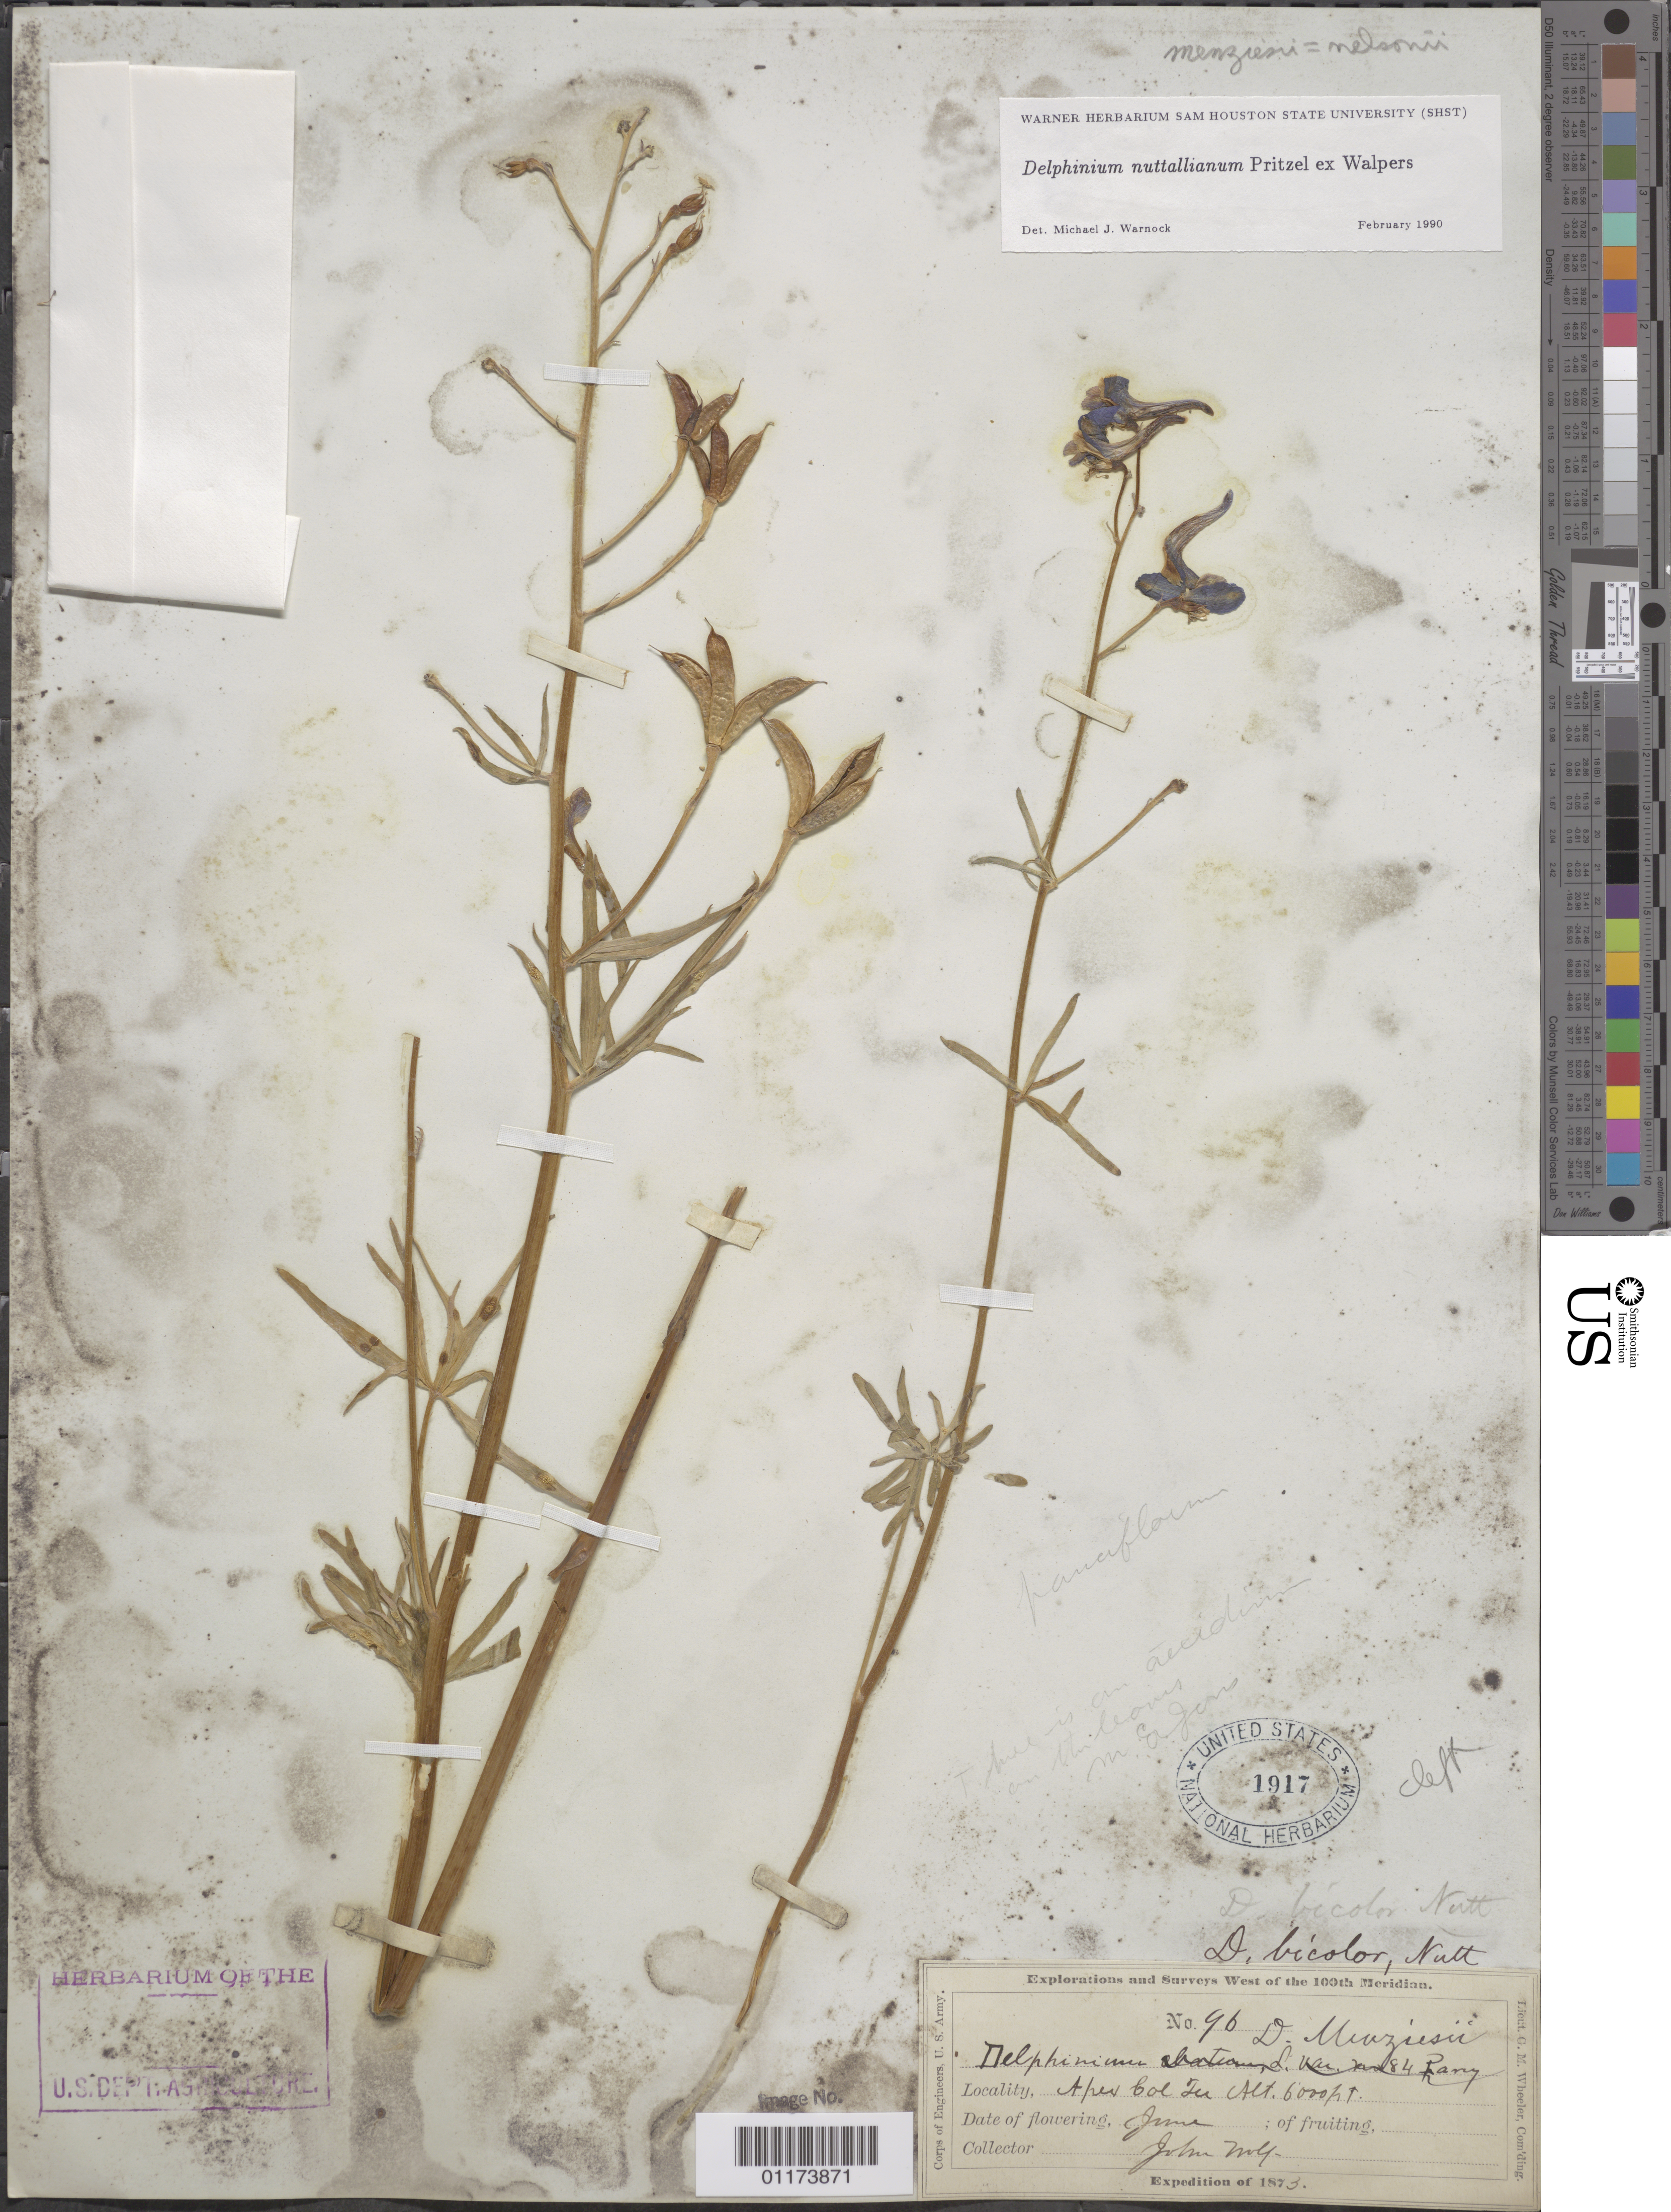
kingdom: Plantae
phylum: Tracheophyta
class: Magnoliopsida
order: Ranunculales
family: Ranunculaceae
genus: Delphinium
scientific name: Delphinium nuttallianum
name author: E. Pritz. ex Walpers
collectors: J. Wolf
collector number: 96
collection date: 1873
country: United States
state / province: Colorado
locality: Apex, Col. Ter.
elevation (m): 1829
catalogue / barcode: US 1917